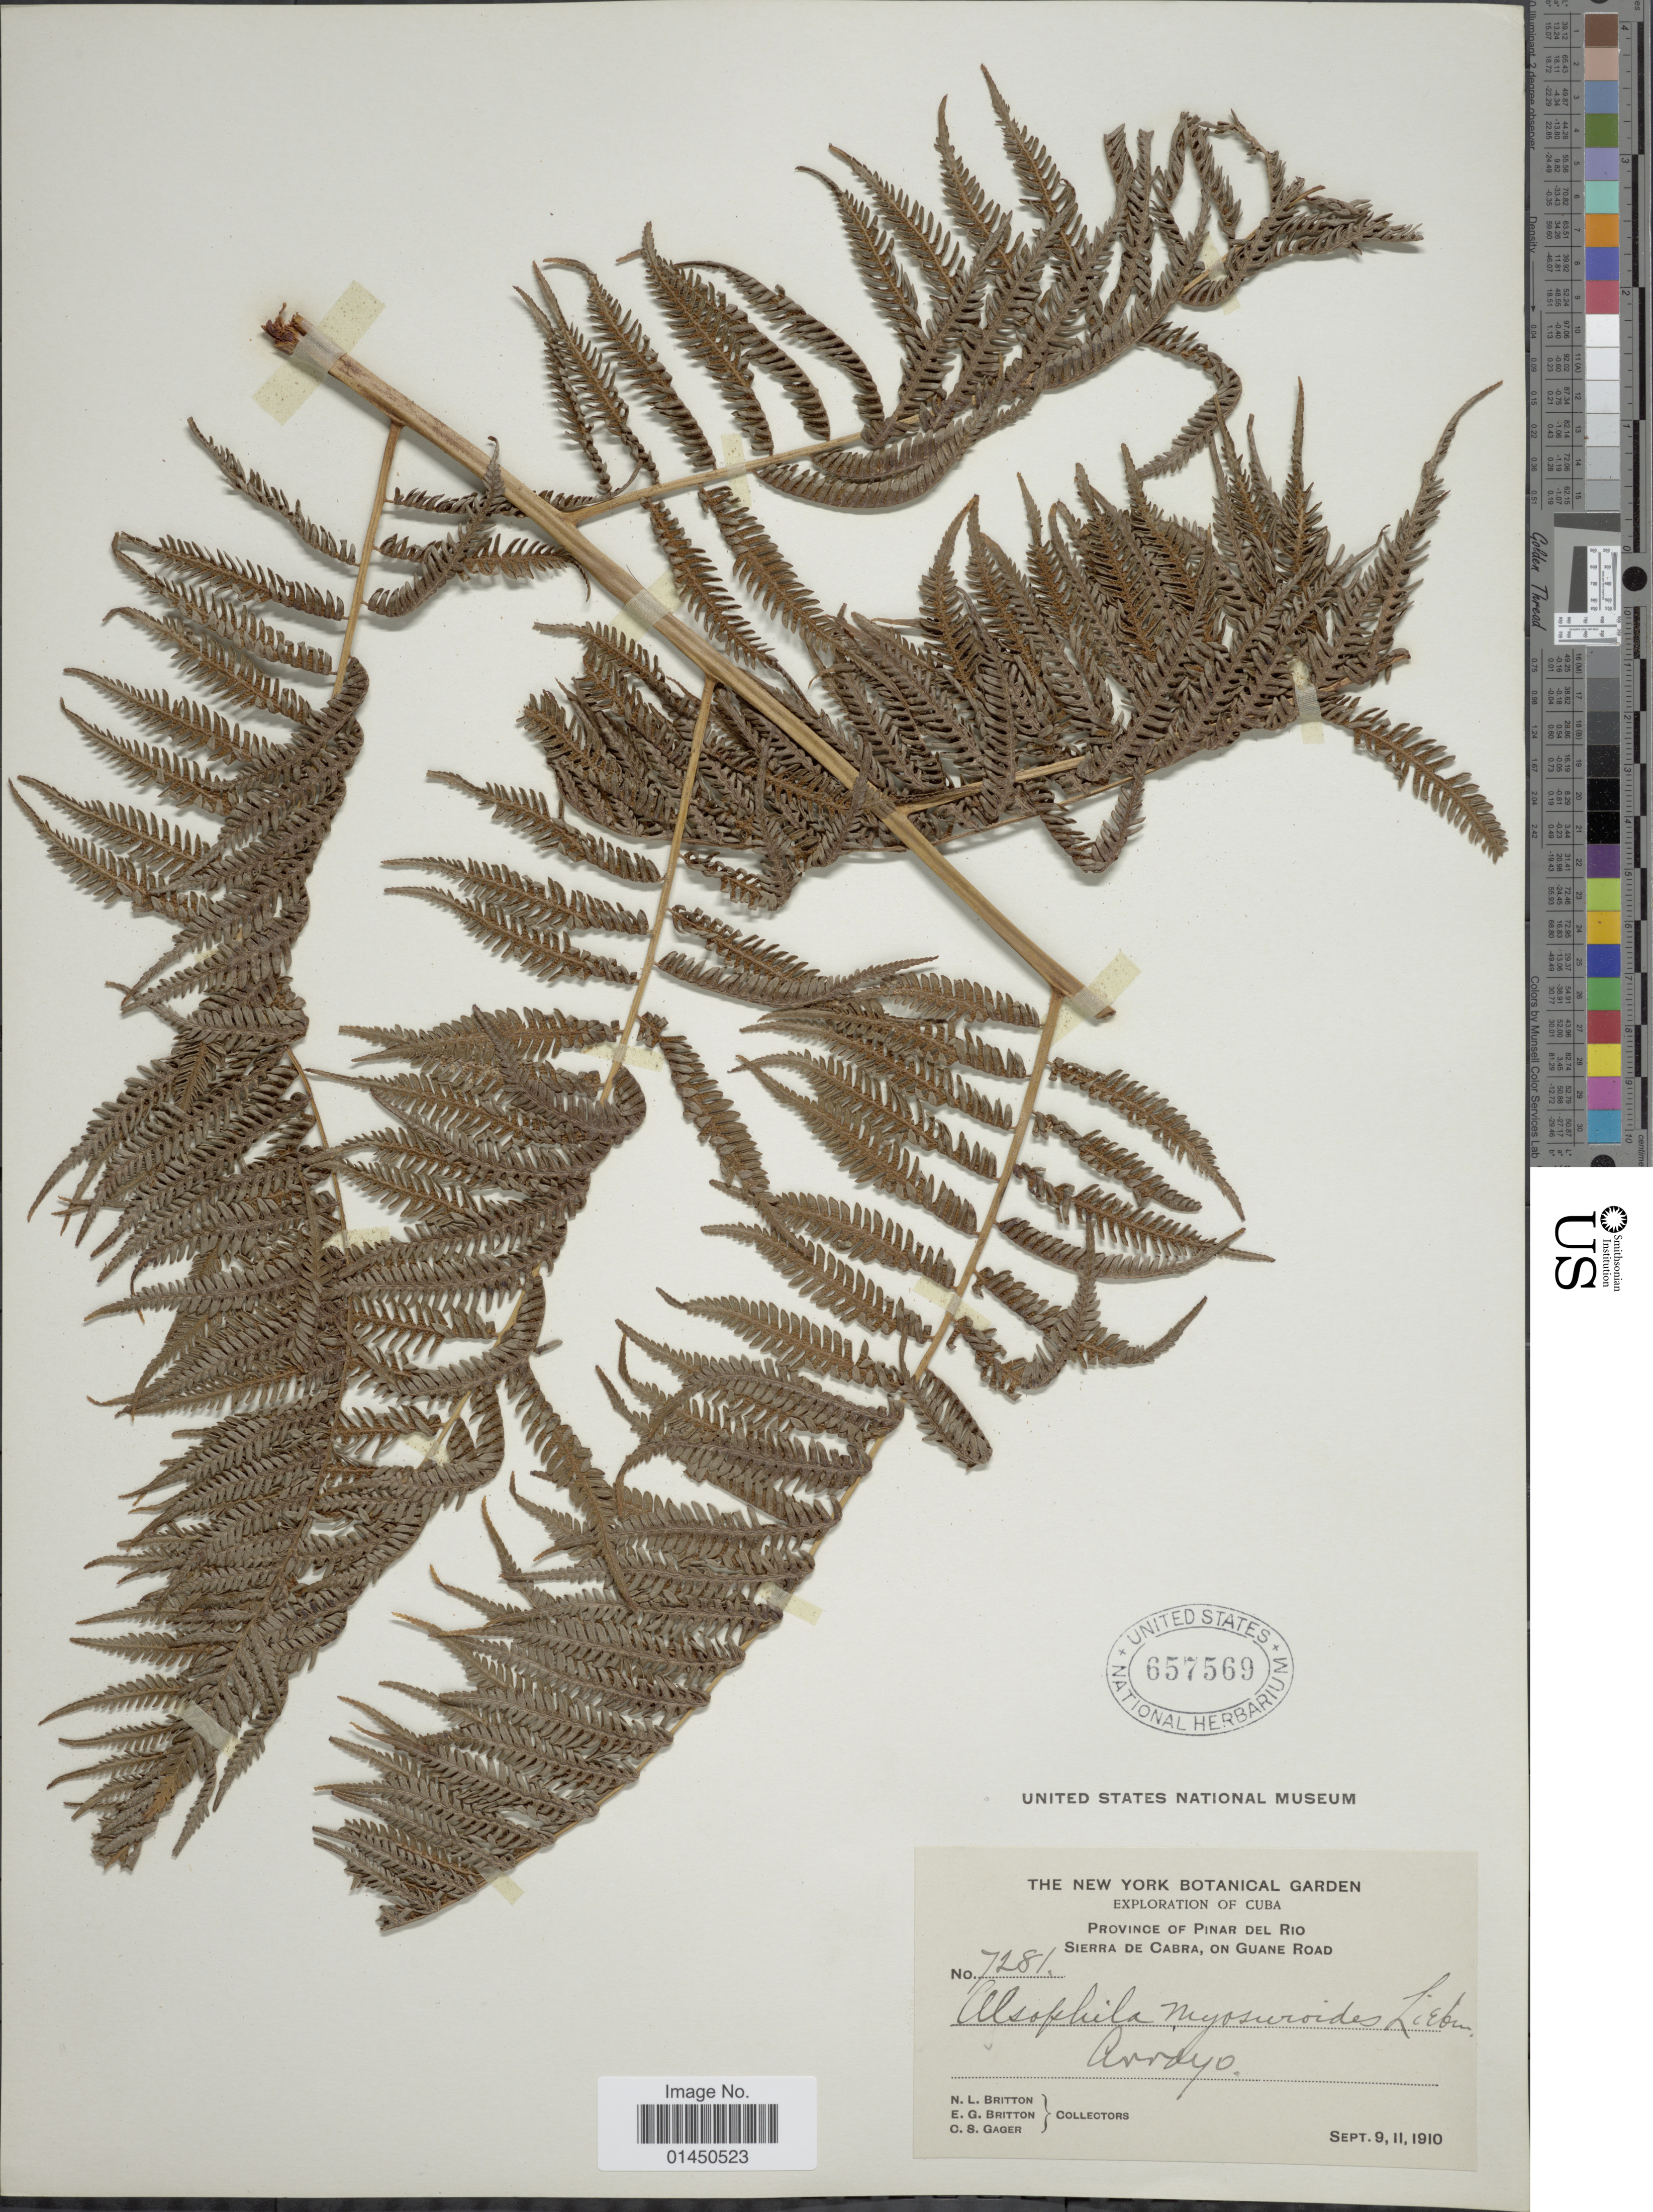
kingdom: Plantae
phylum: Tracheophyta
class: Polypodiopsida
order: Cyatheales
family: Cyatheaceae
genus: Cyathea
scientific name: Cyathea myosuriodes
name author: (Liebm.) Domin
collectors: N. Britton, E. G. Britton & C. Gager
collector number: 7281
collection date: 1910-09-09/1910-09-11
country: Cuba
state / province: Pinar del Río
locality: Sierra de Cabra, on Guane Road, arroyo.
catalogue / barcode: US 657569